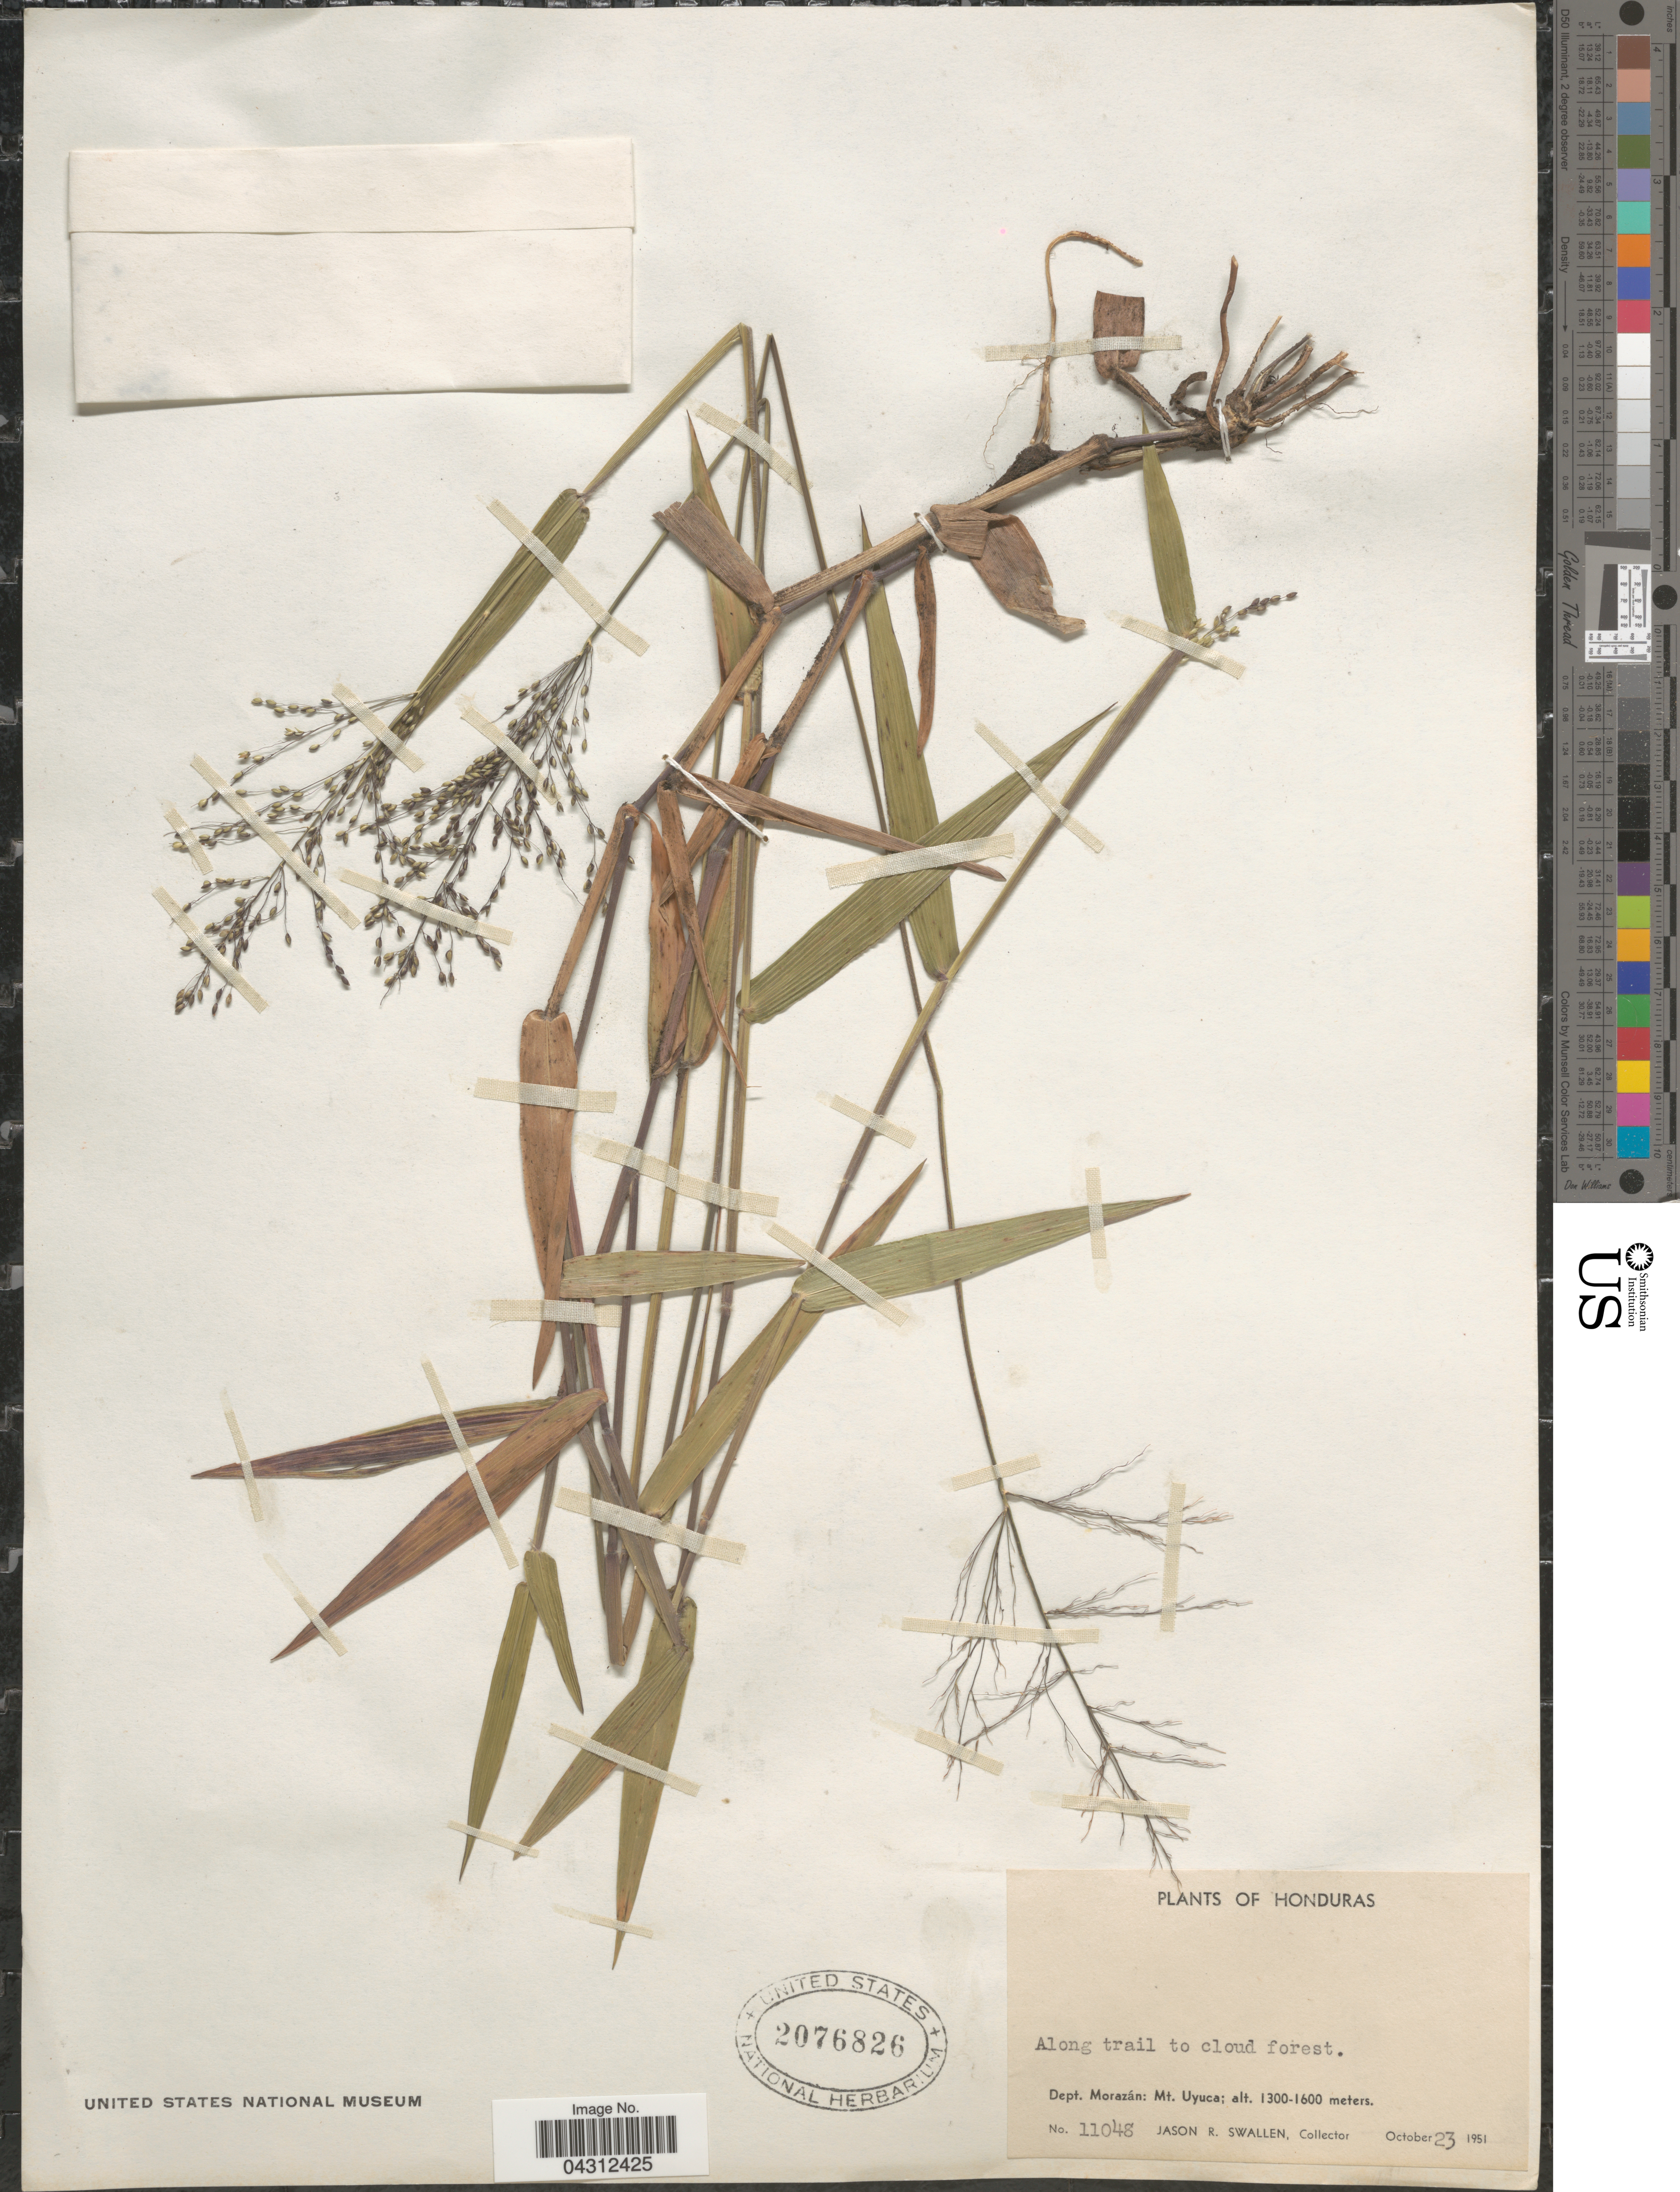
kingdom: Plantae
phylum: Tracheophyta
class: Liliopsida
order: Poales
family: Poaceae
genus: Panicum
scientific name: Panicum sp.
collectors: J. R. Swallen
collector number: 11048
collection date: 1951-10-23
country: Honduras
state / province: Fco. Morazán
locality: Dept. Morazán: Mt. Uyuca.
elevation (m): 1300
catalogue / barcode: US 2076826